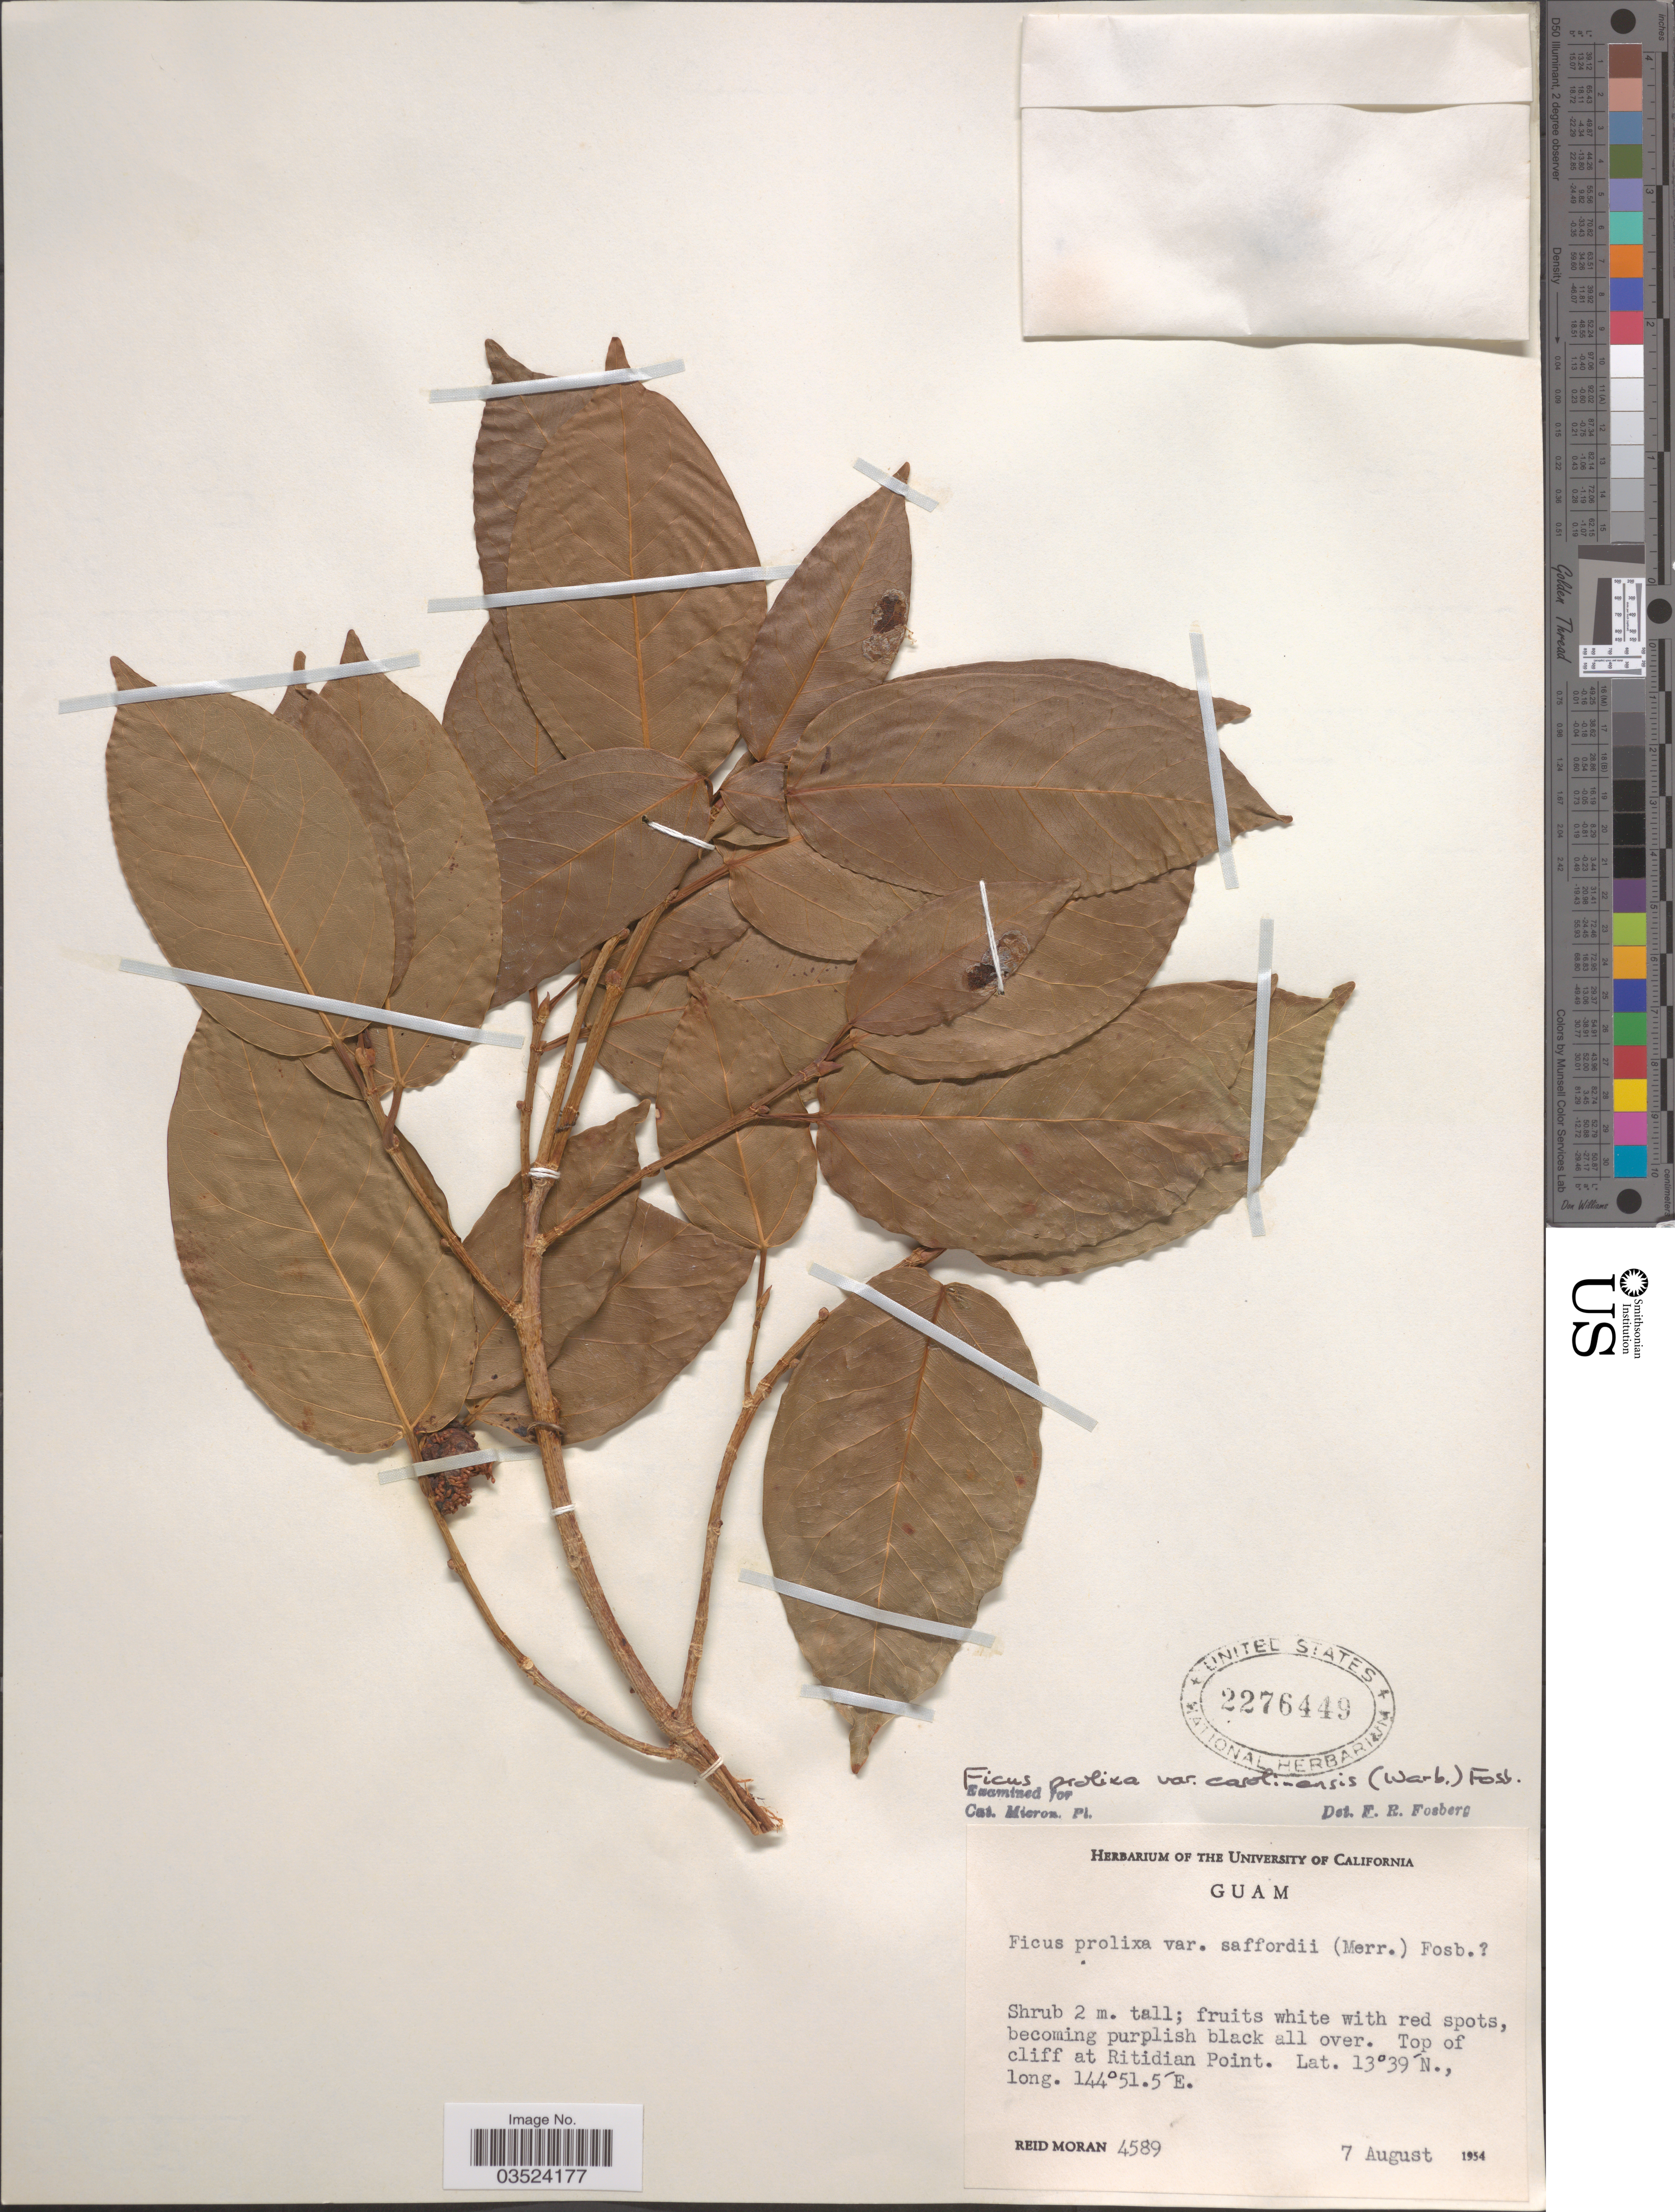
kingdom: Plantae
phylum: Tracheophyta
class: Magnoliopsida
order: Rosales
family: Moraceae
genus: Ficus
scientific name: Ficus prolixa var. subcordata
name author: Corner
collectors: R. Moran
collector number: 4589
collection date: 1954-08-07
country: Guam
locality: Top of cliff at Ritidian Point.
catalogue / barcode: US 2276449